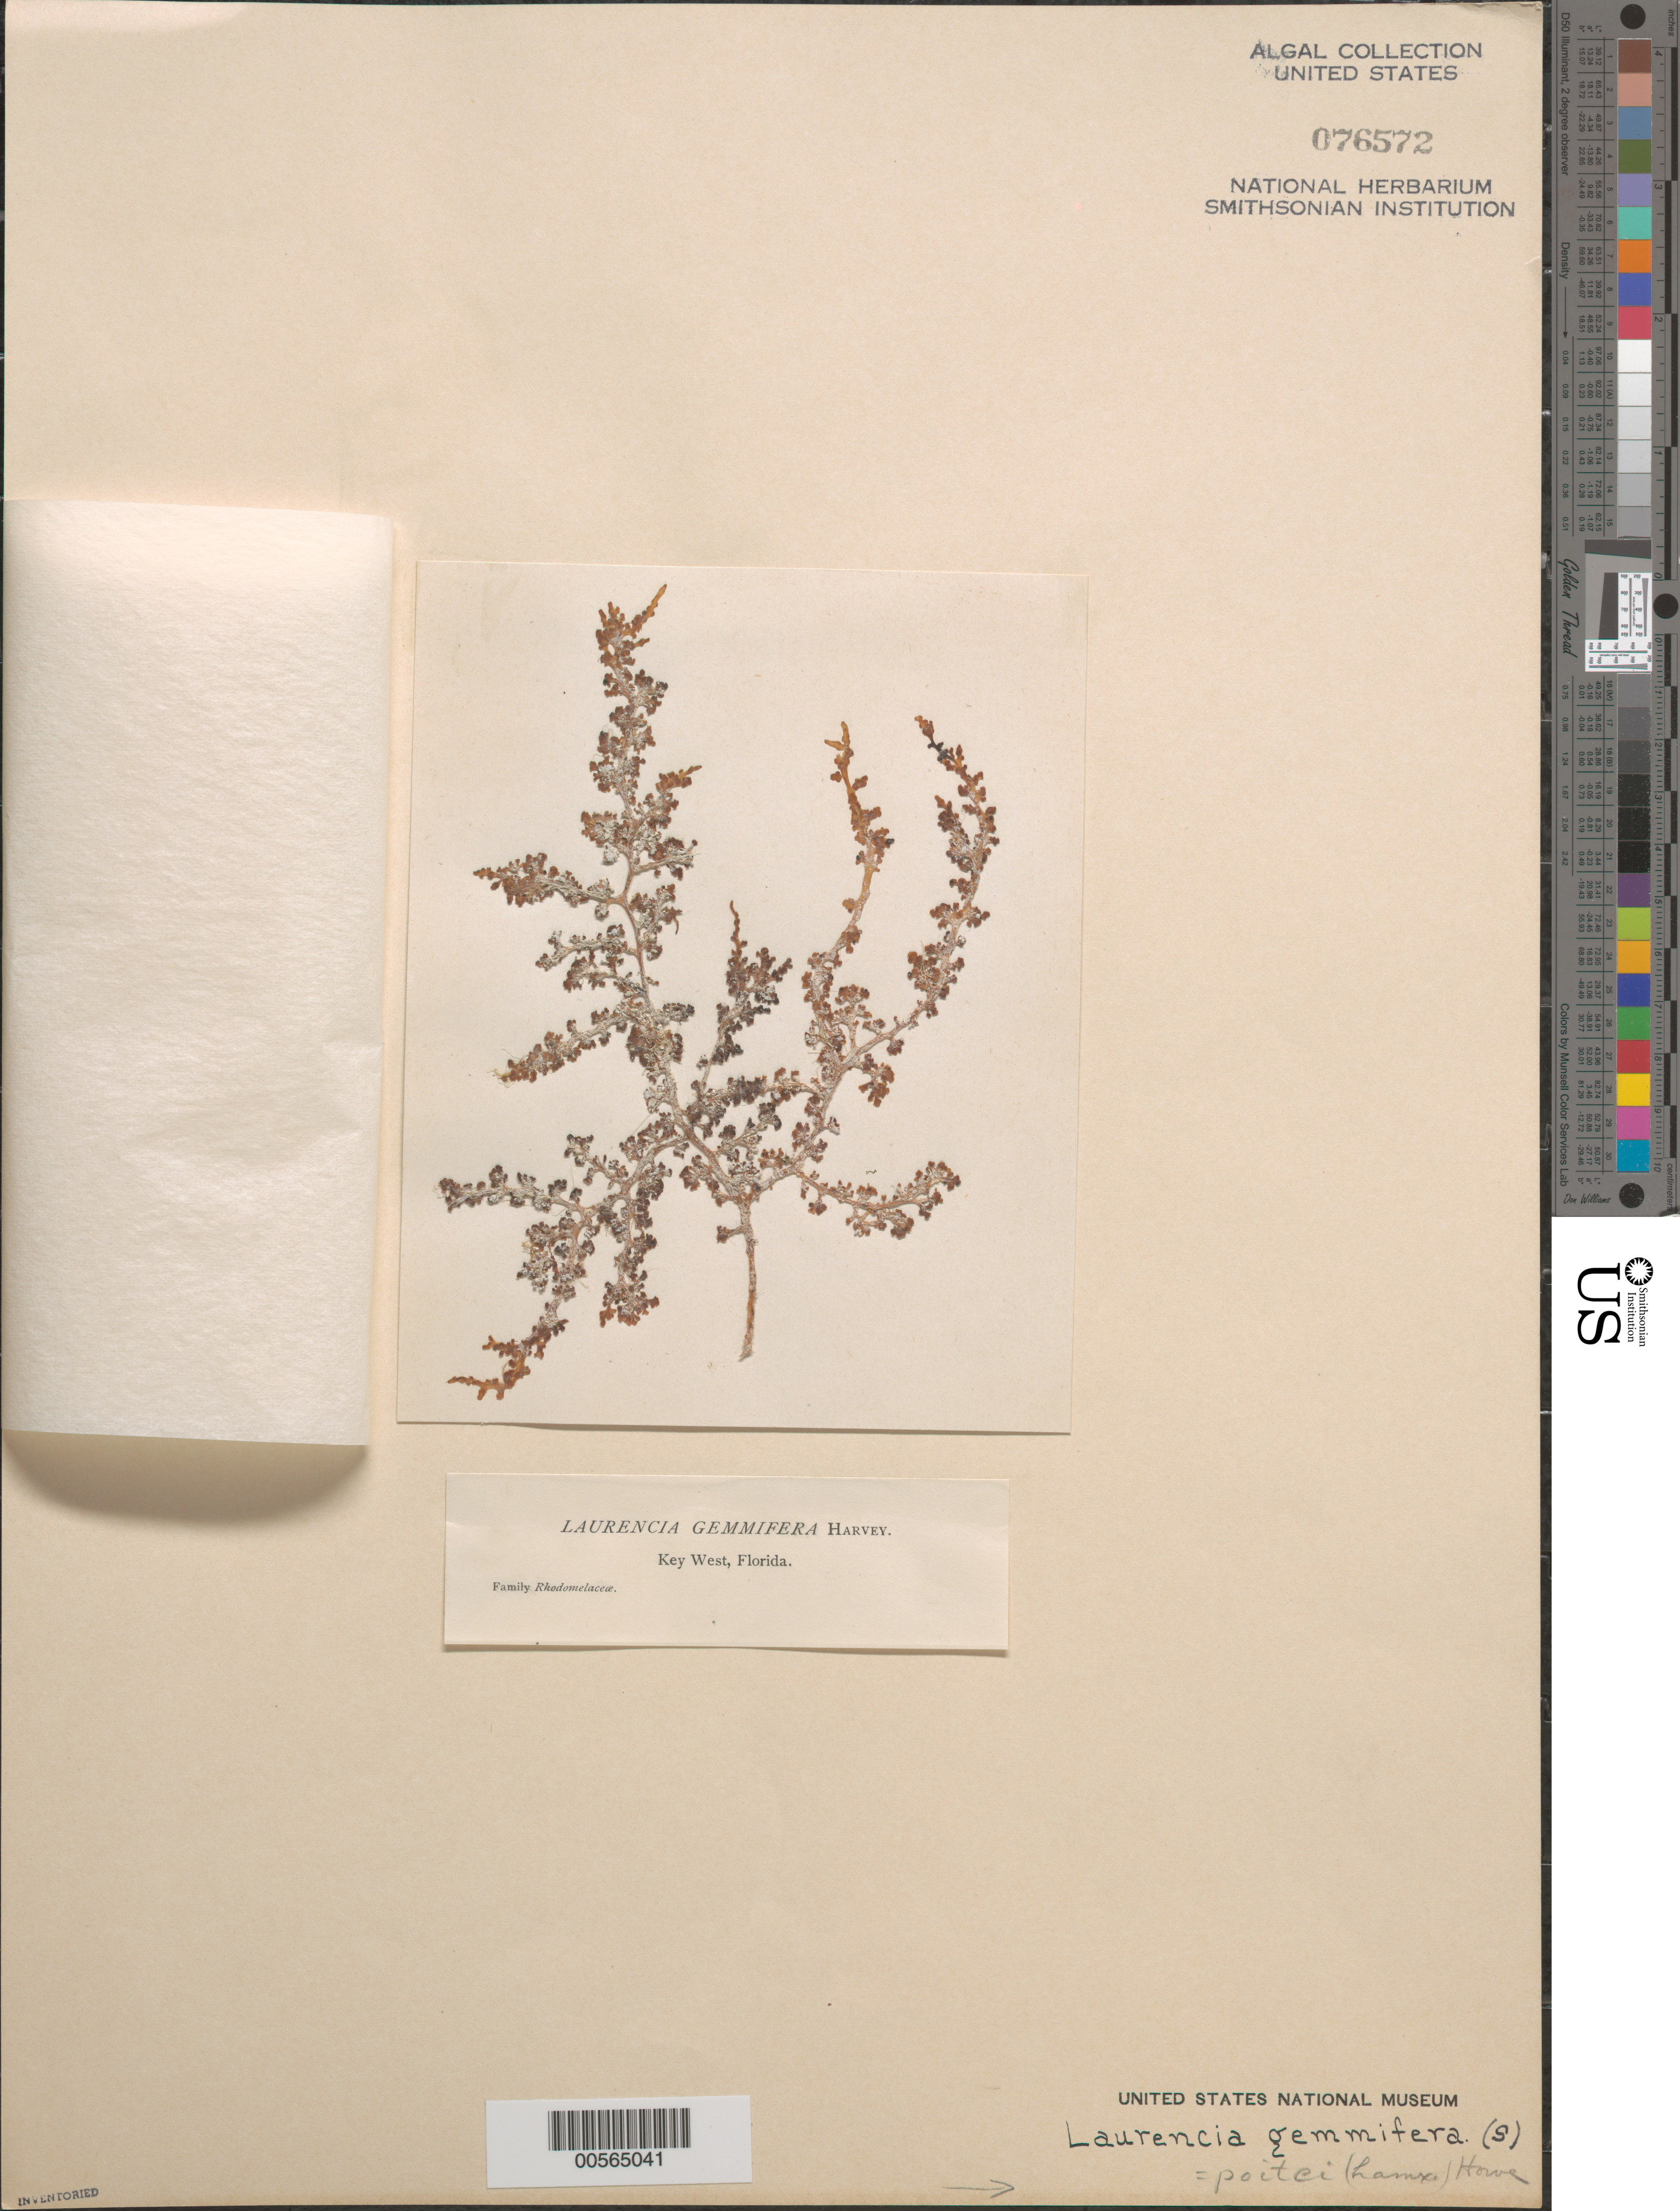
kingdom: Plantae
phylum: Rhodophyta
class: Florideophyceae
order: Ceramiales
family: Rhodomelaceae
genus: Yuzurua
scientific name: Yuzurua poiteaui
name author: (J.V.Lamouroux) Martin-Lescanne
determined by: Brooks, B. L., (BOT), Smithsonian Institution - National Museum of Natural History (UNITED STATES)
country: United States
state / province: Florida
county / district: Monroe County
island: Key West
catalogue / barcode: US 76572